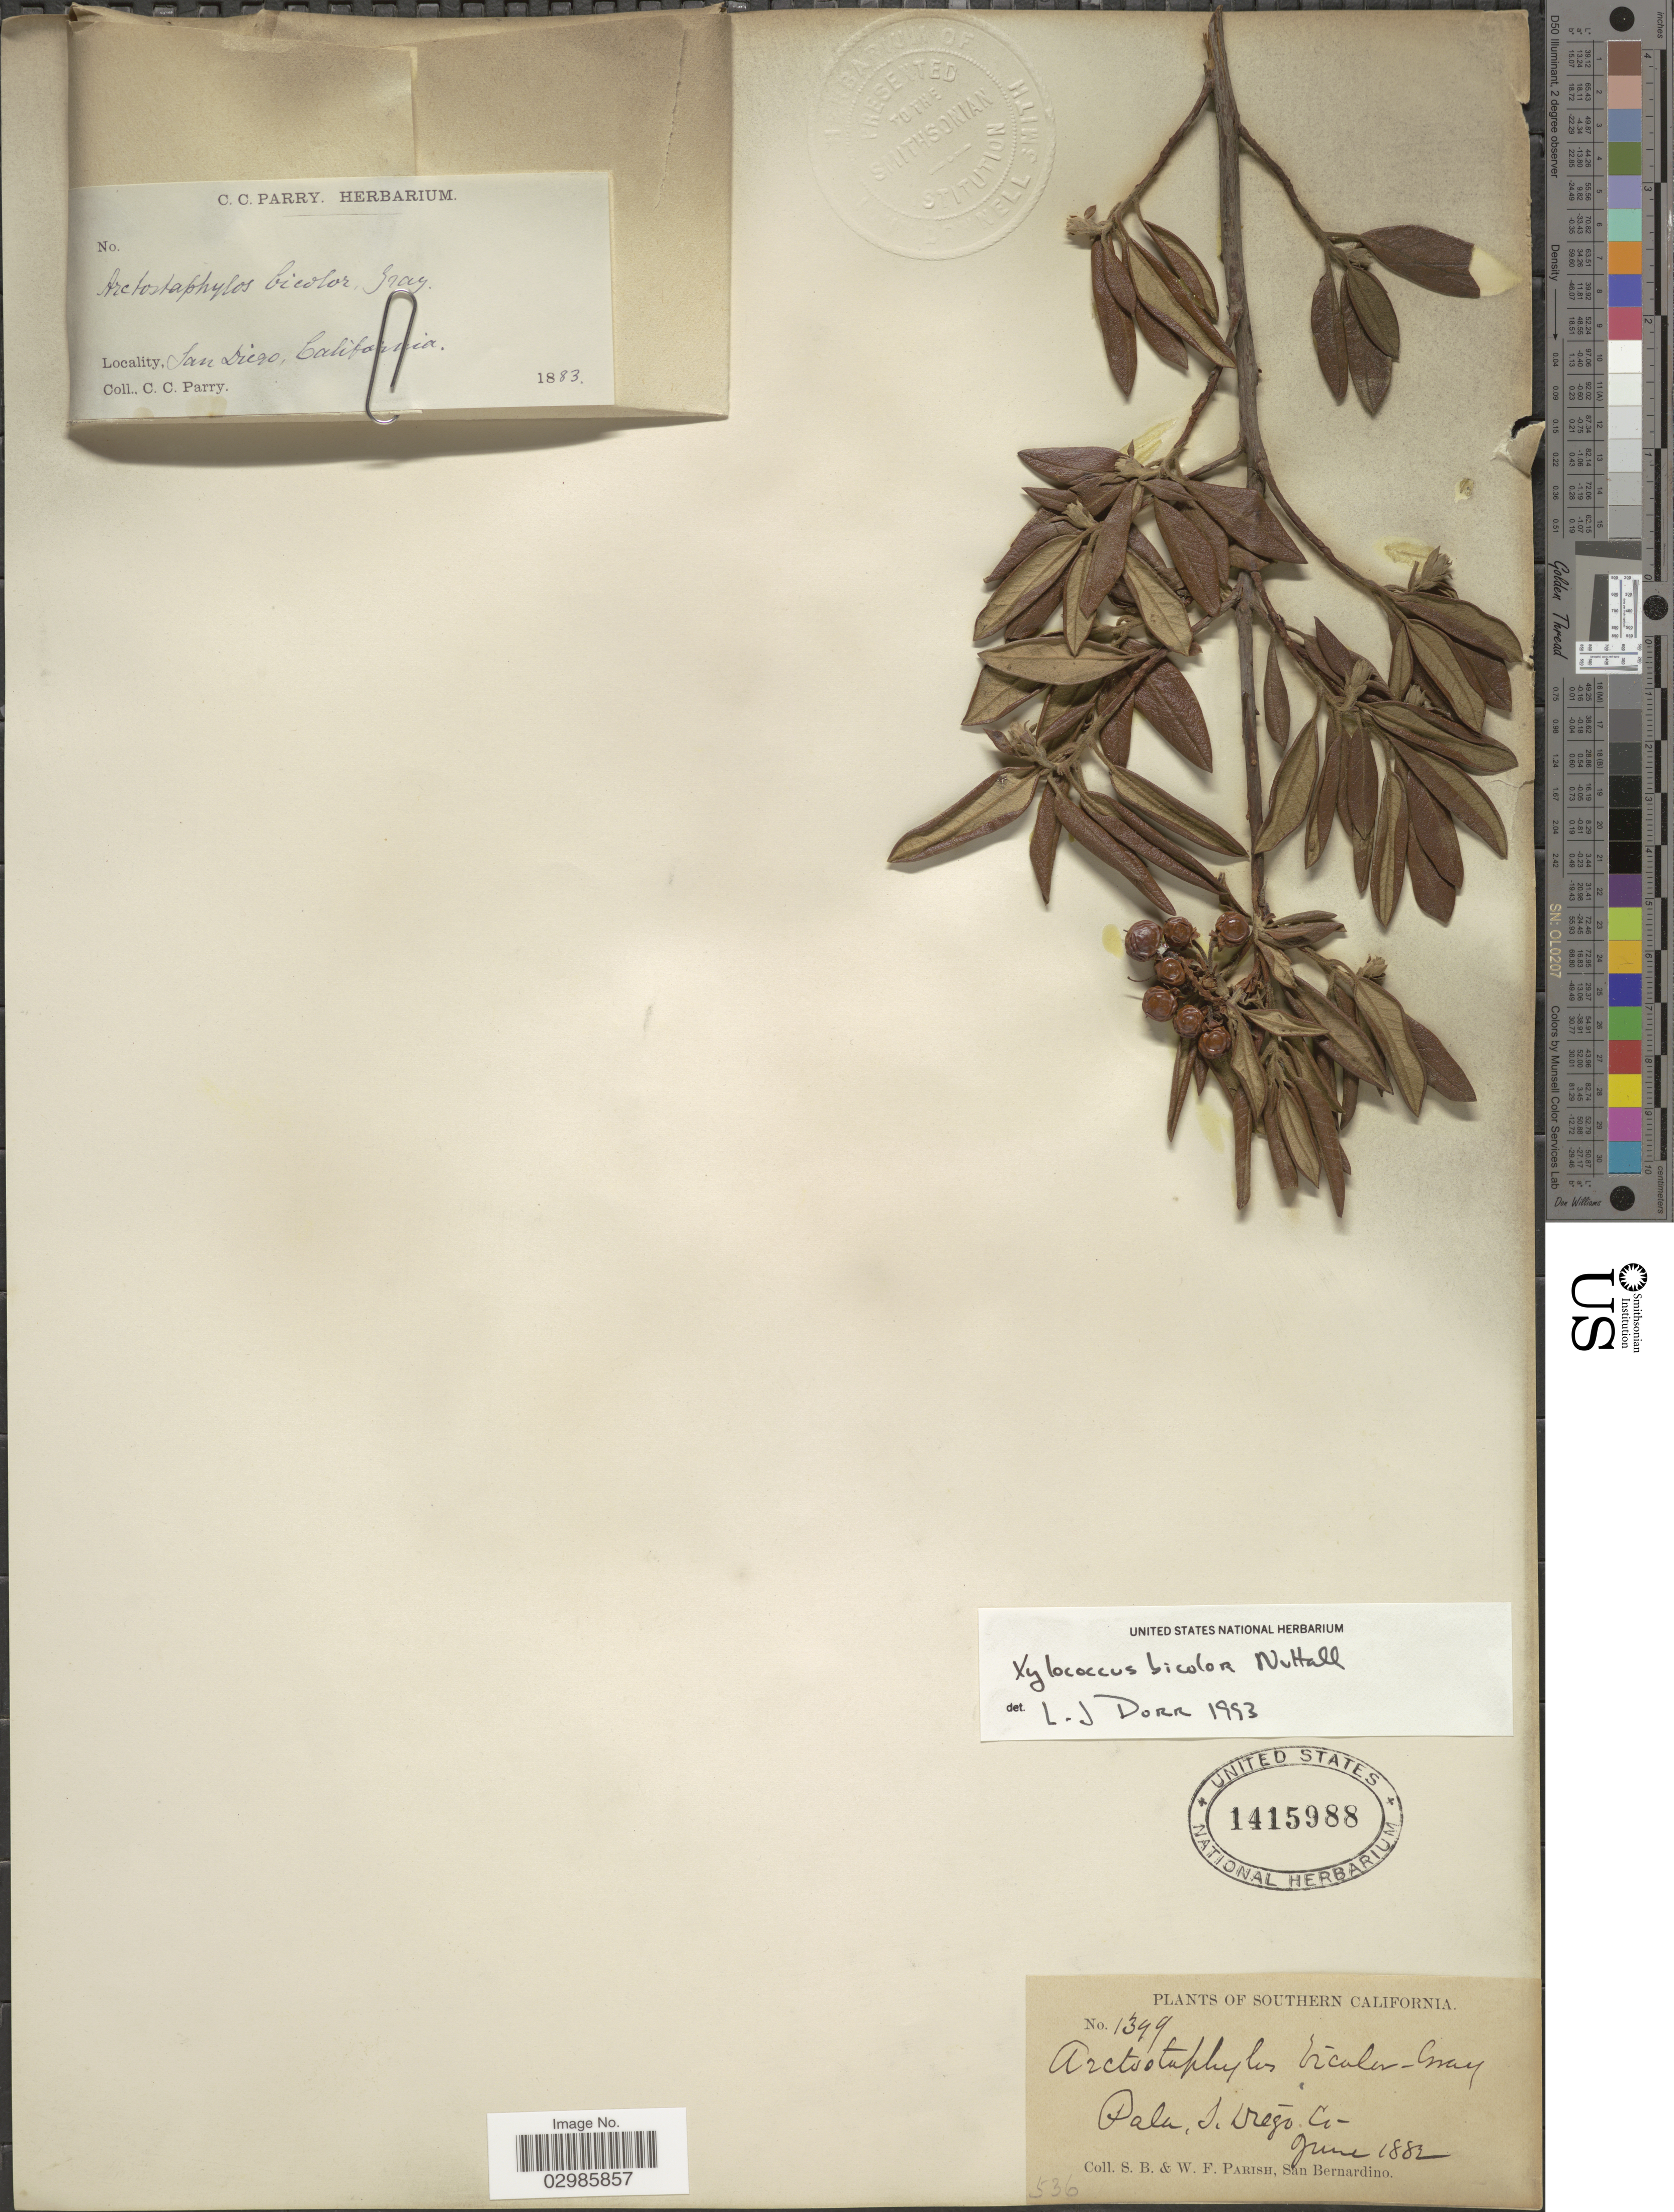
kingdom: Plantae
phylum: Tracheophyta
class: Magnoliopsida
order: Ericales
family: Ericaceae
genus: Xylococcus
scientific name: Xylococcus bicolor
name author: Nutt.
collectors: S. B. Parish & W. F. Parish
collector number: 1399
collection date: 1882-06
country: United States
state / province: California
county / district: San Diego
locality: Southern California. Pala, S. Diego Co.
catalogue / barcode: US 1415988